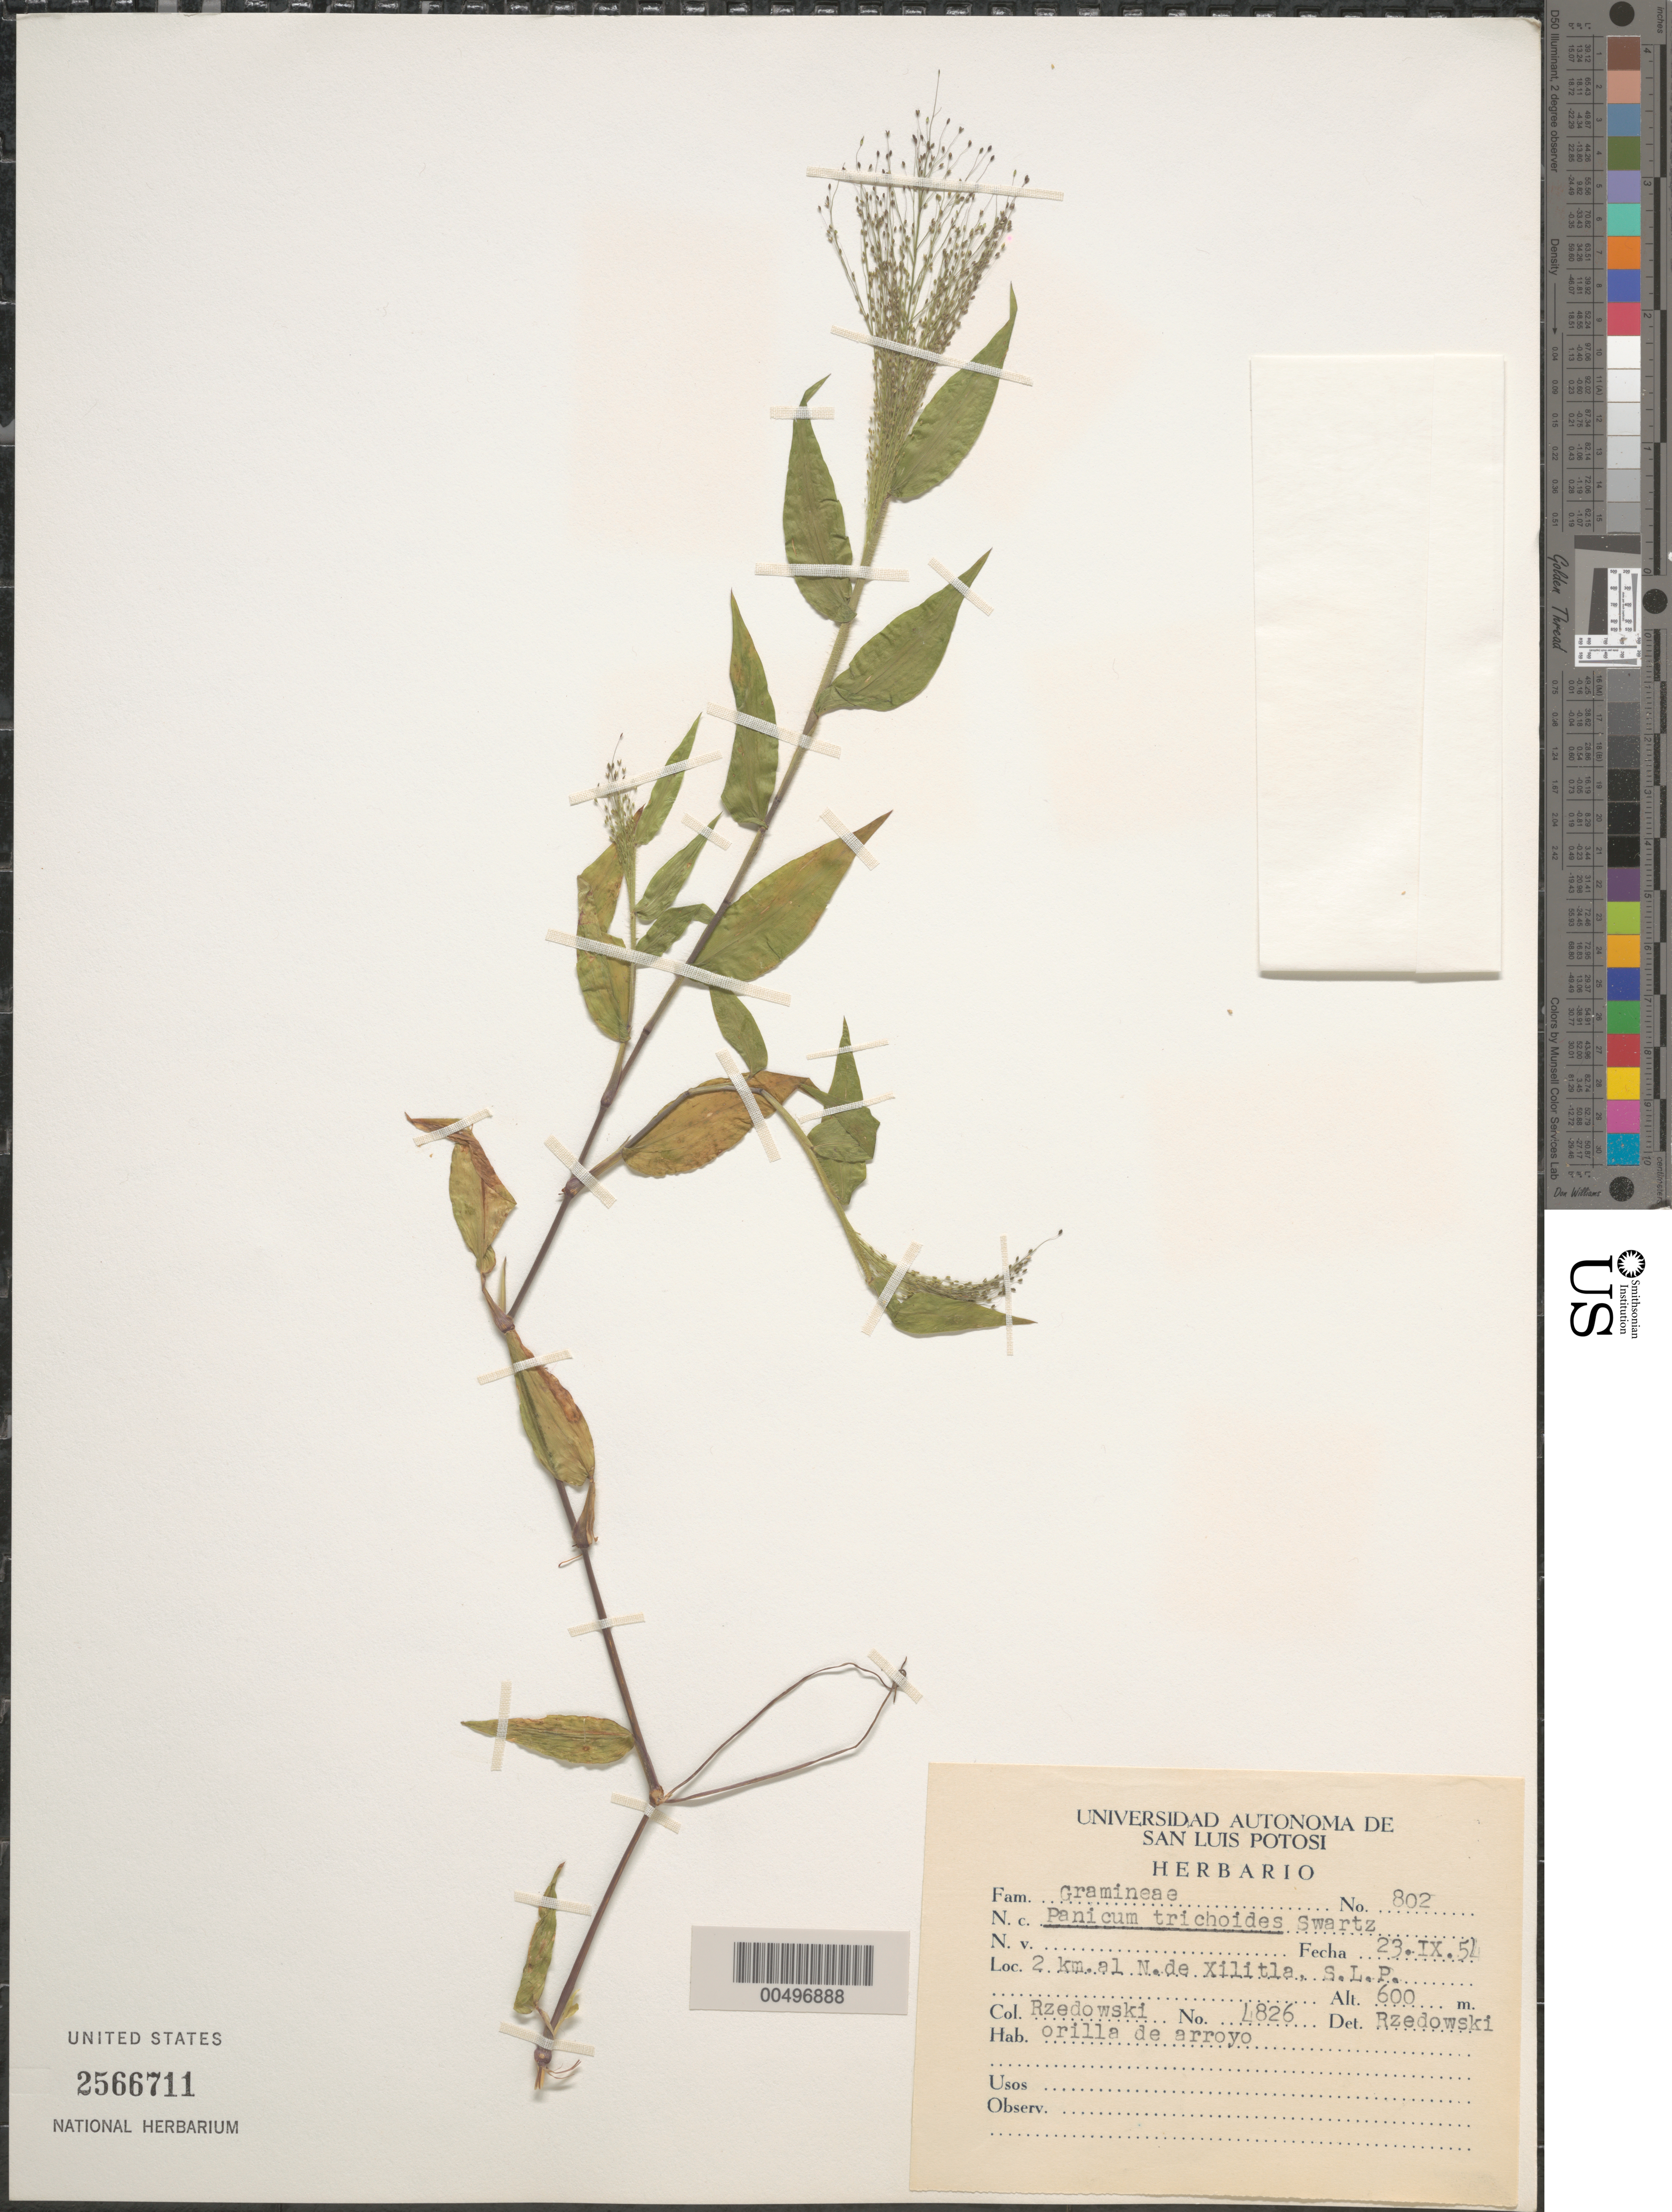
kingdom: Plantae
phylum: Tracheophyta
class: Liliopsida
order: Poales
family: Poaceae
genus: Panicum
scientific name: Panicum trichoides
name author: Sw.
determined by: Rzedowski, J.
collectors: J. Rzedowski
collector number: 4826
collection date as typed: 23 Sep 1954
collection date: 1954-09-23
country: Mexico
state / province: San Luis Potosi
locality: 2 km al N de Xilitla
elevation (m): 600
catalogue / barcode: US 2566711